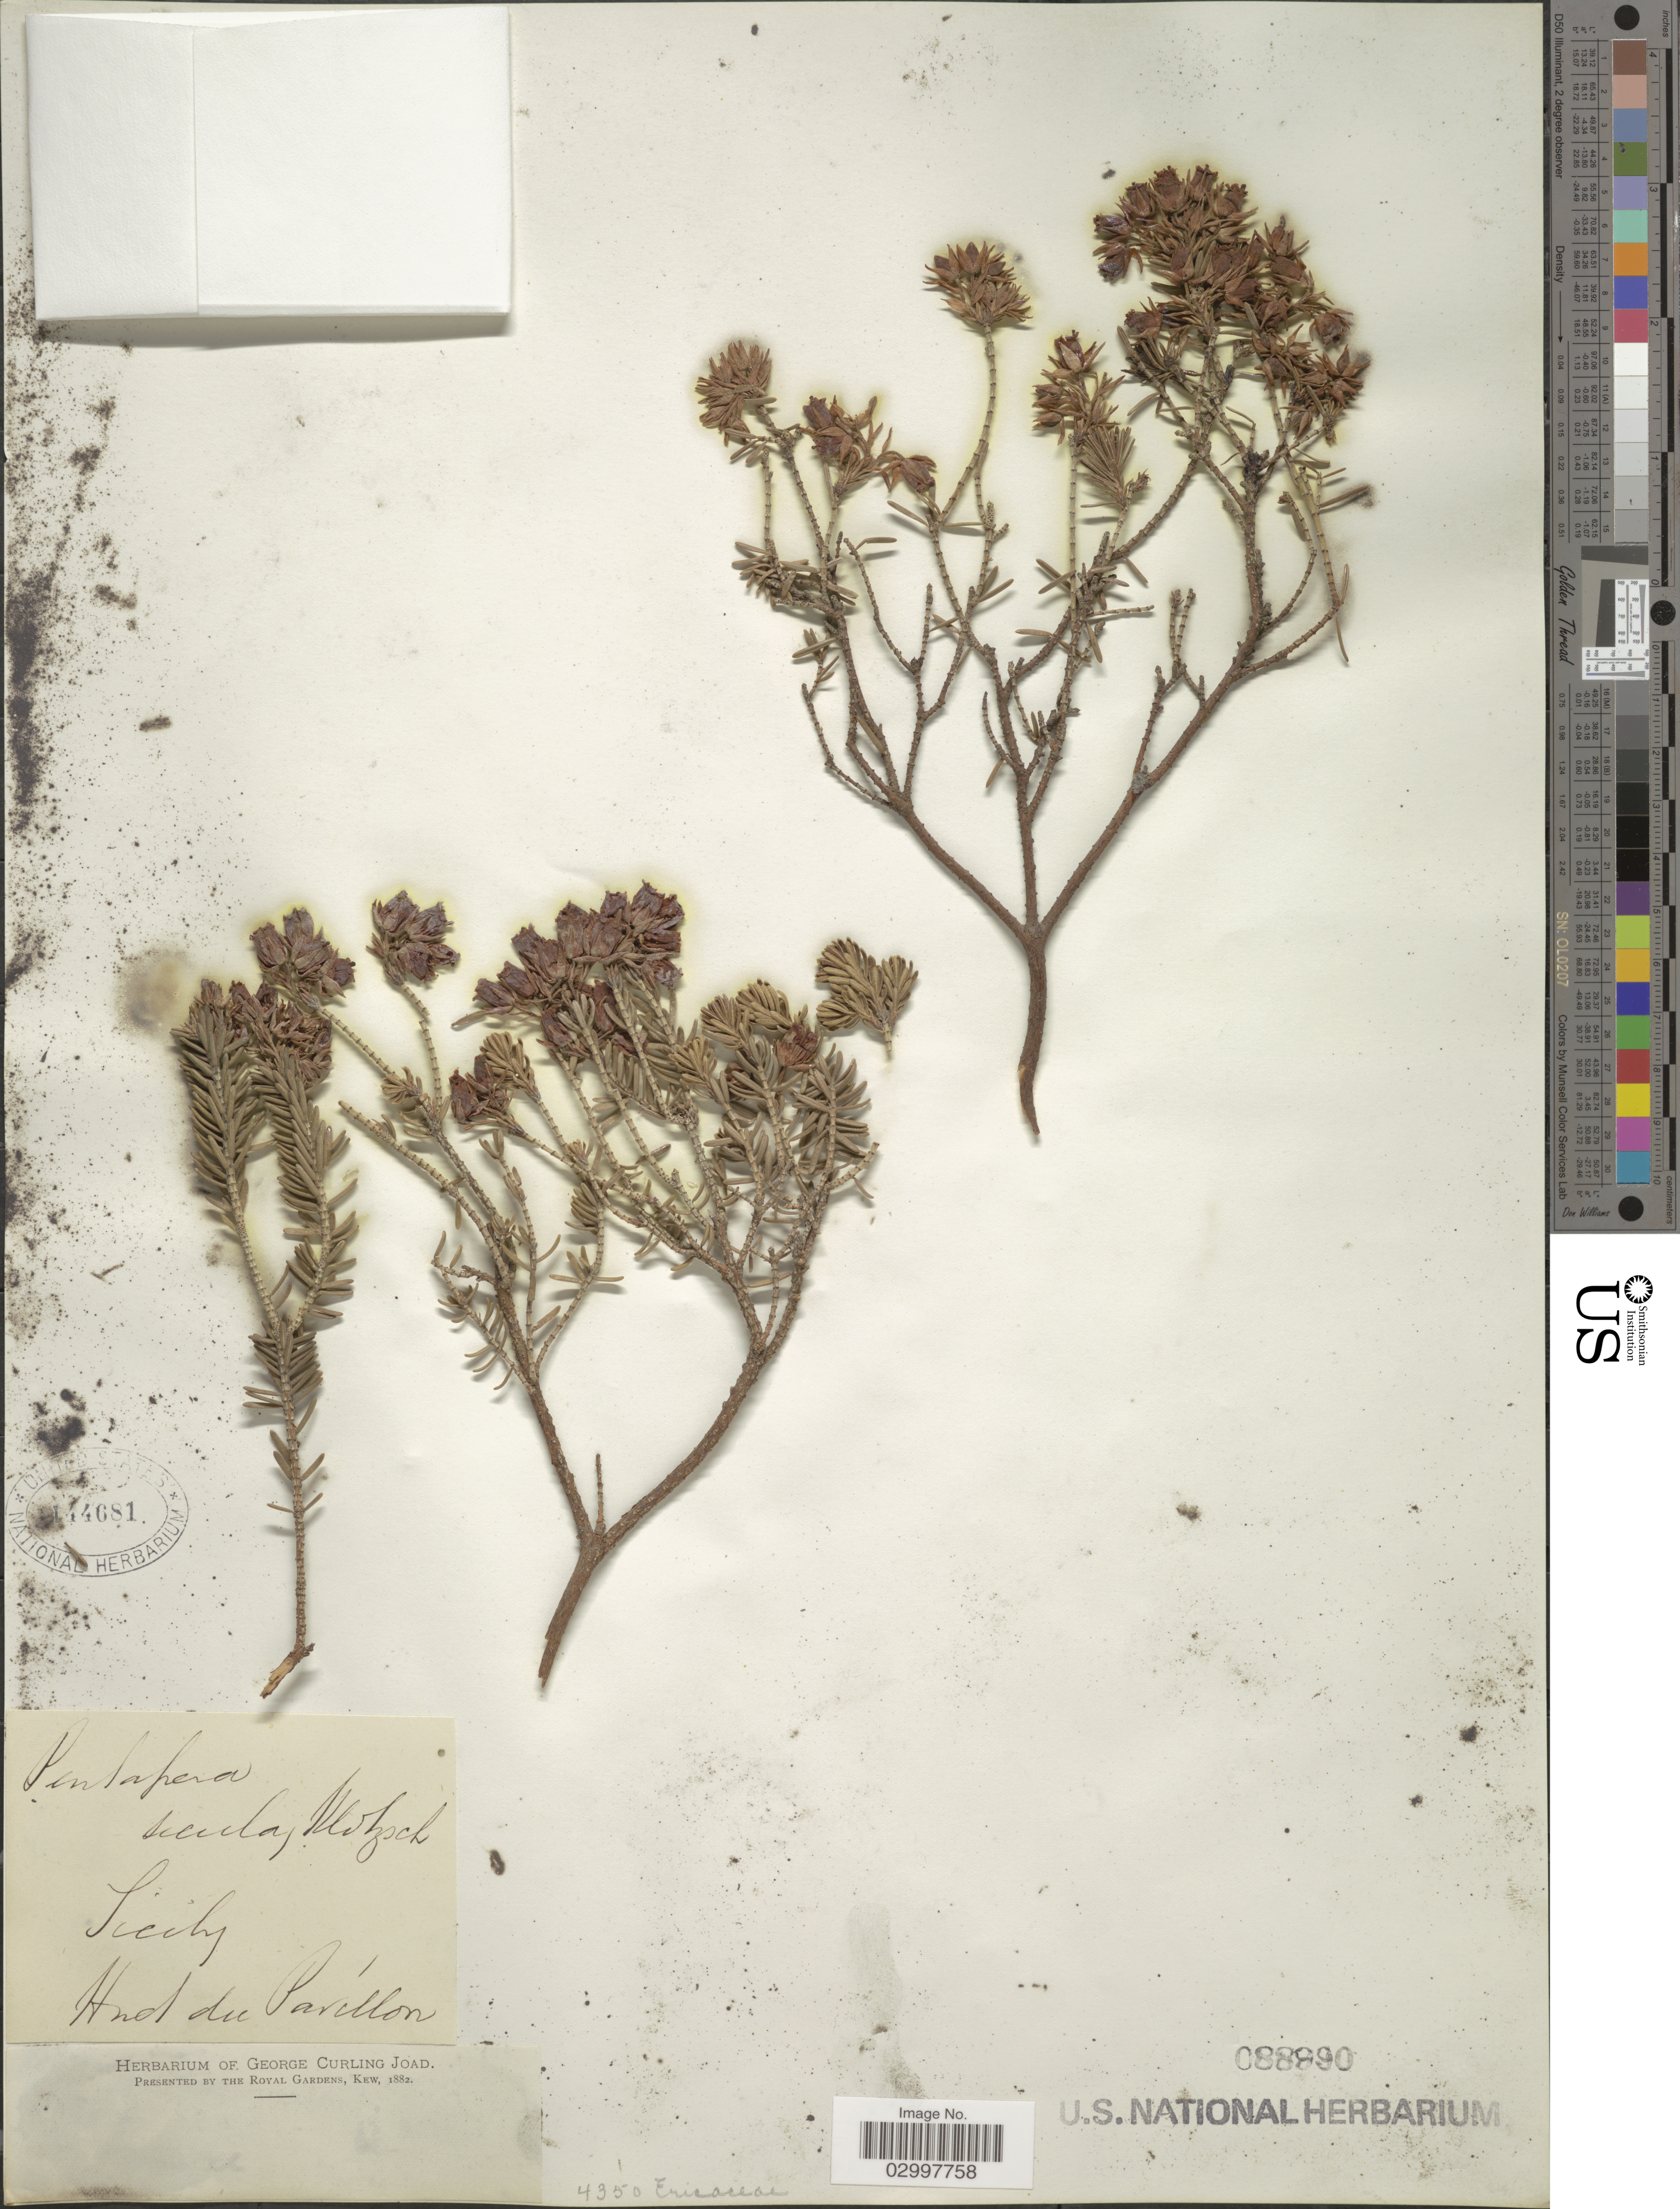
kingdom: Plantae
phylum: Tracheophyta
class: Magnoliopsida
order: Ericales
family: Ericaceae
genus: Erica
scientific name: Erica sicula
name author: Gussone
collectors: ex herb. George Curling Joad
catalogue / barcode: US 88890-2